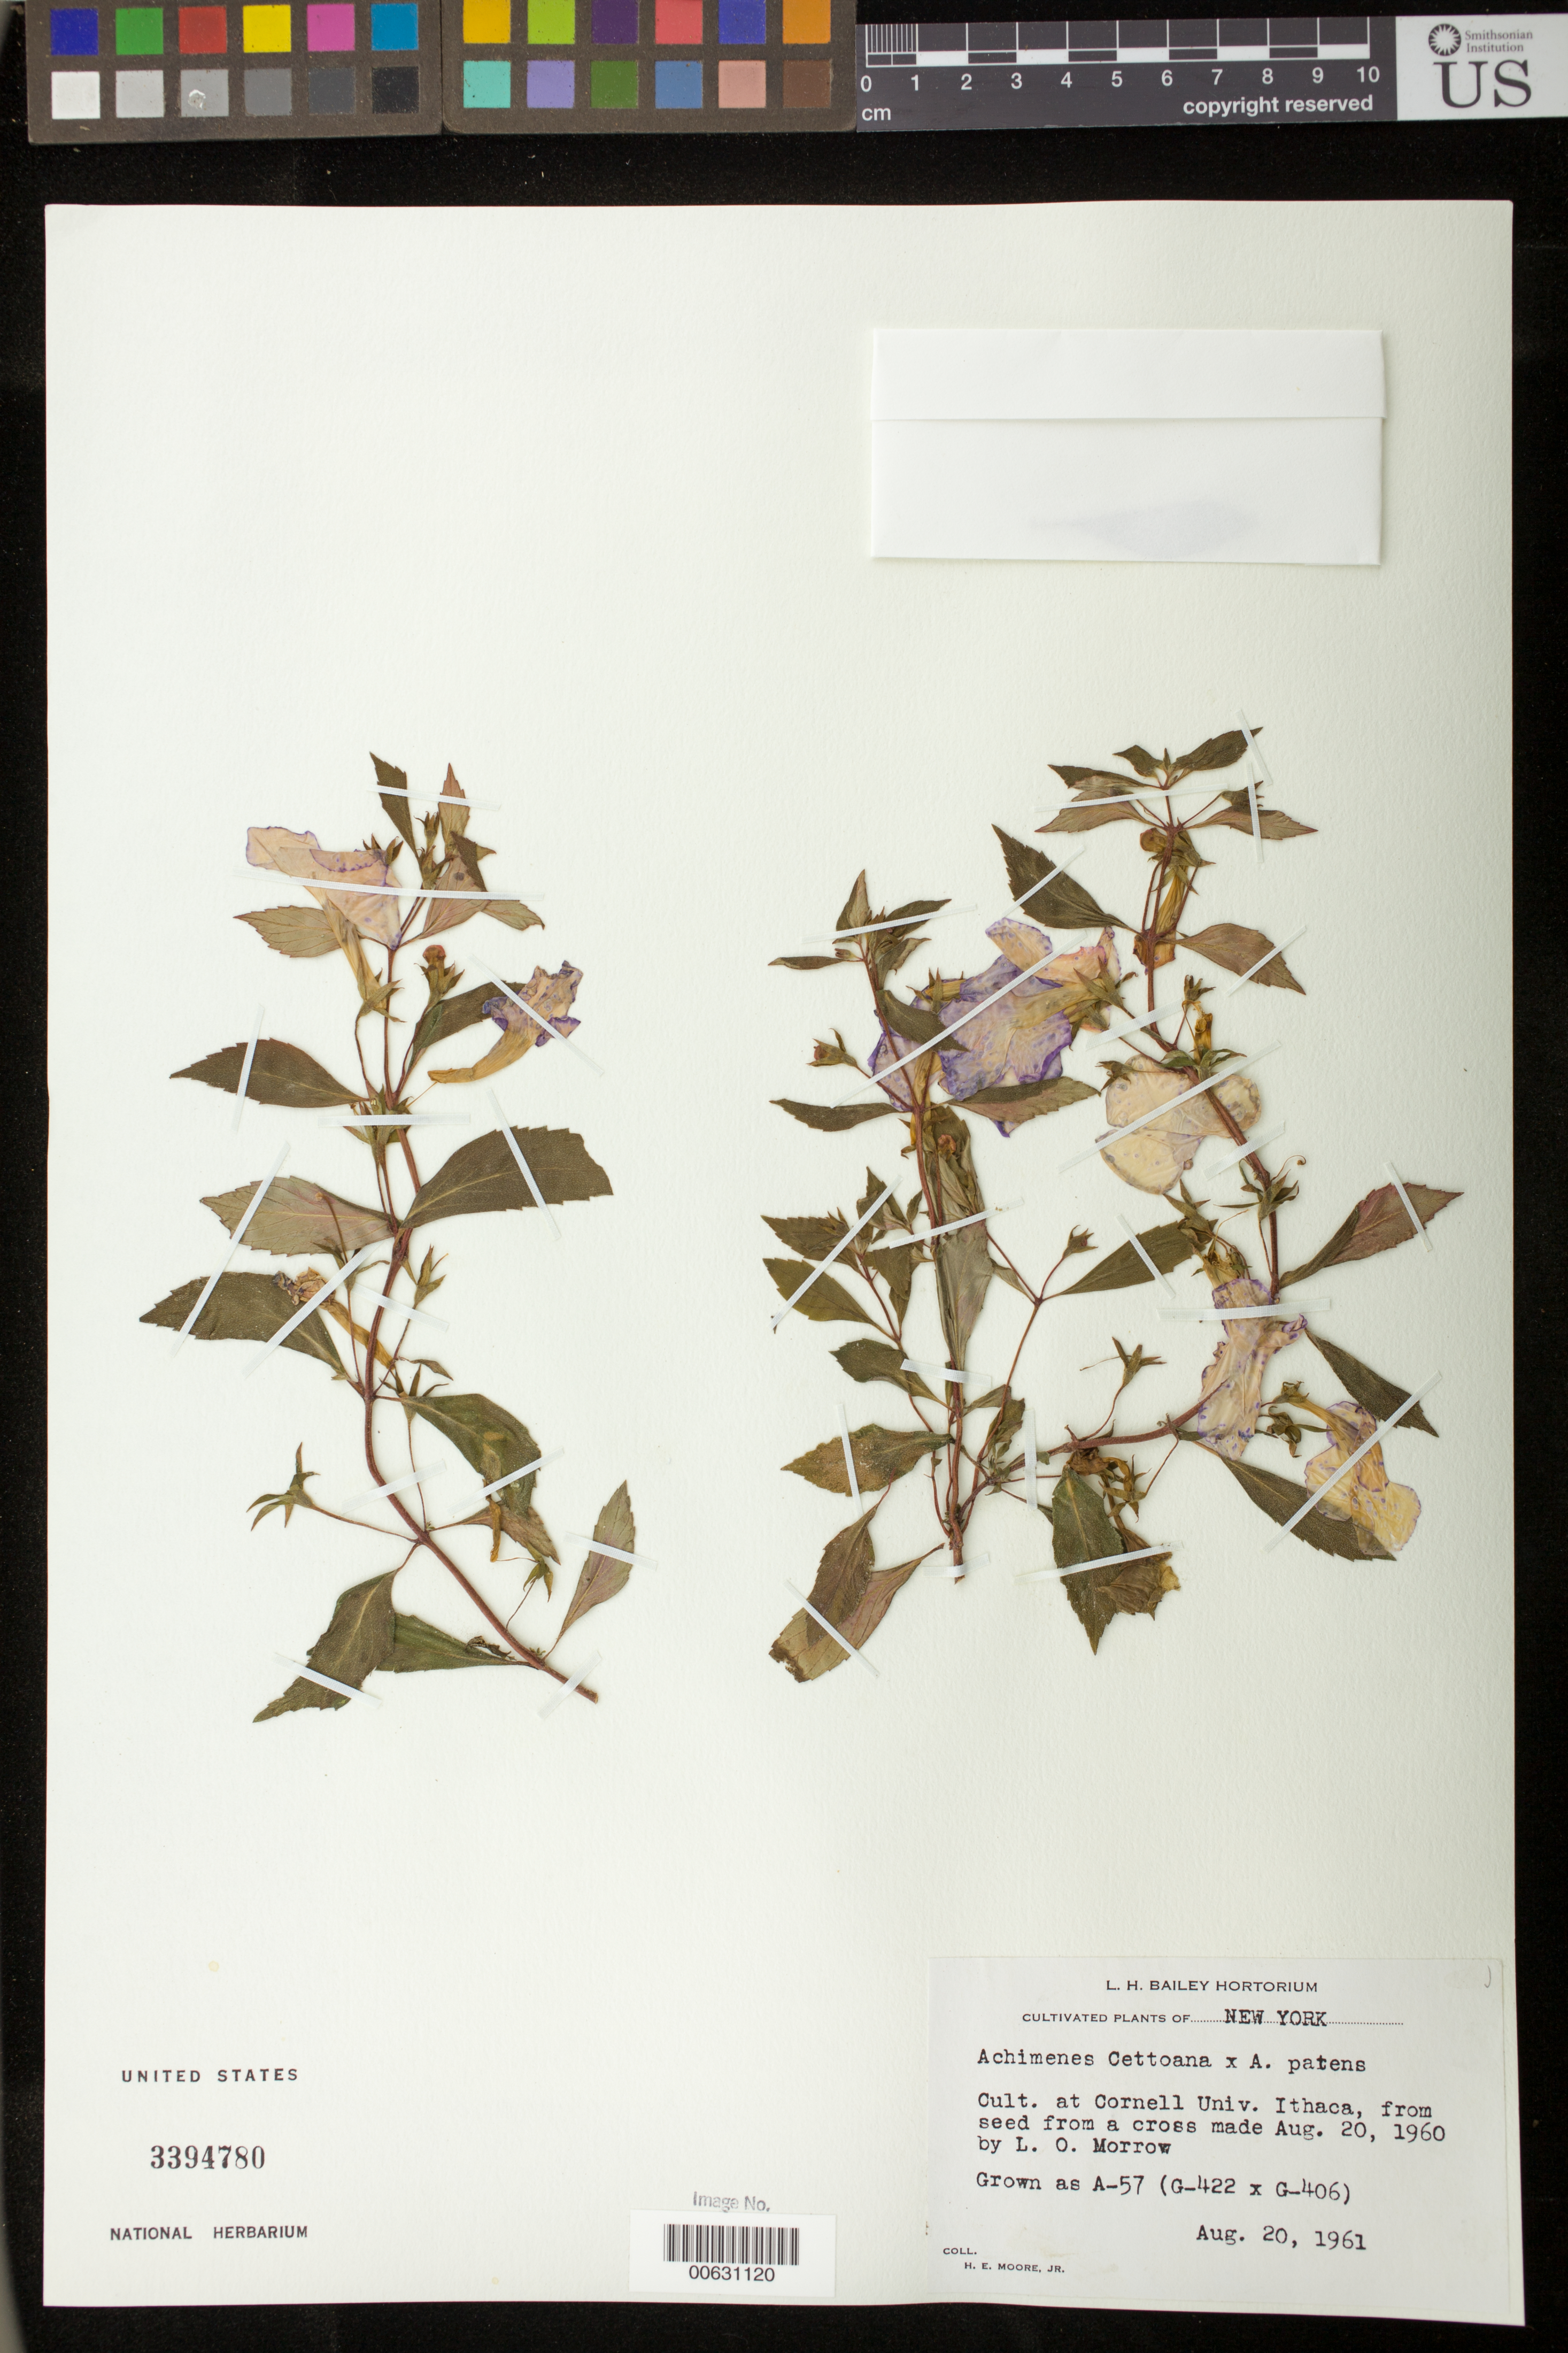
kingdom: Plantae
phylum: Tracheophyta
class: Magnoliopsida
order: Lamiales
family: Gesneriaceae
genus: Achimenes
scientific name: Achimenes hybrid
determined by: Skog, Laurence E.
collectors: H. E. Moore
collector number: s.n. [A-57]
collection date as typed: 20 Aug 1961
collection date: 1961-08-20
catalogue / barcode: US 3394780